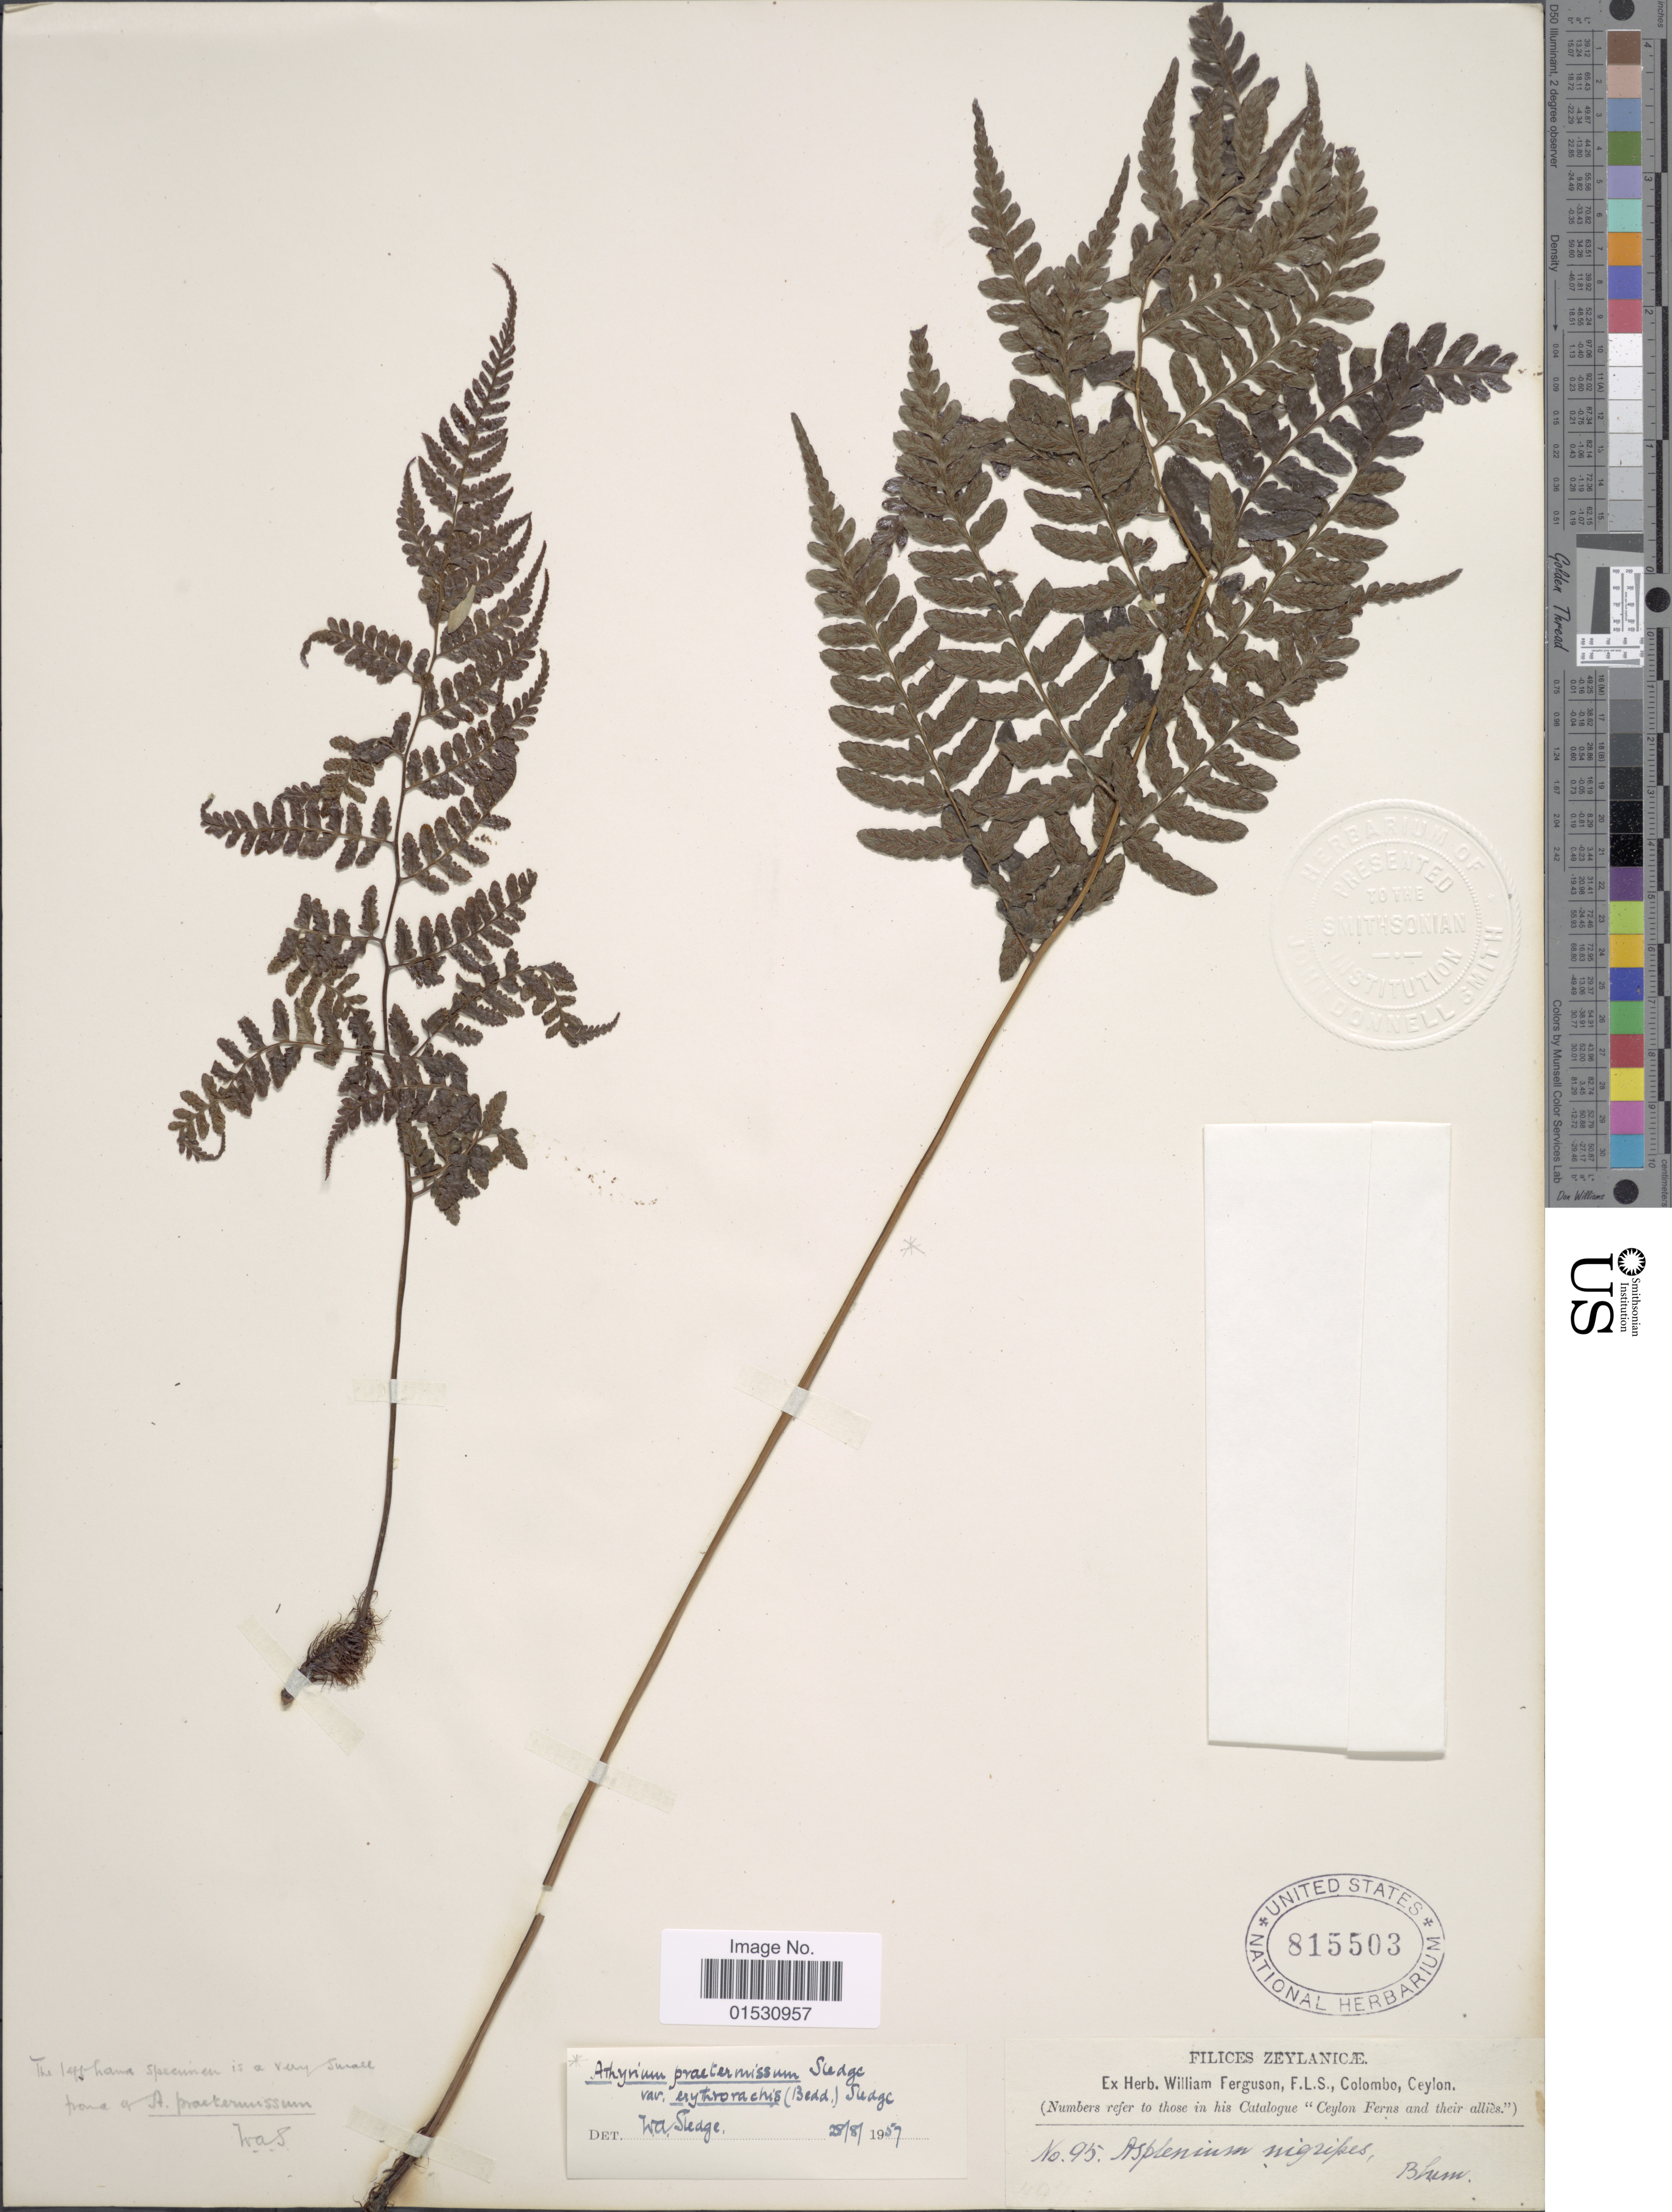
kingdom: Plantae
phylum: Tracheophyta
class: Polypodiopsida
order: Polypodiales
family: Athyriaceae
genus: Athyrium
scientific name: Athyrium praetermissum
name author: Sledge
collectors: ex herb. W. Ferguson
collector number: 95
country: Sri Lanka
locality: Filices Zeylanicae.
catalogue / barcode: US 815503